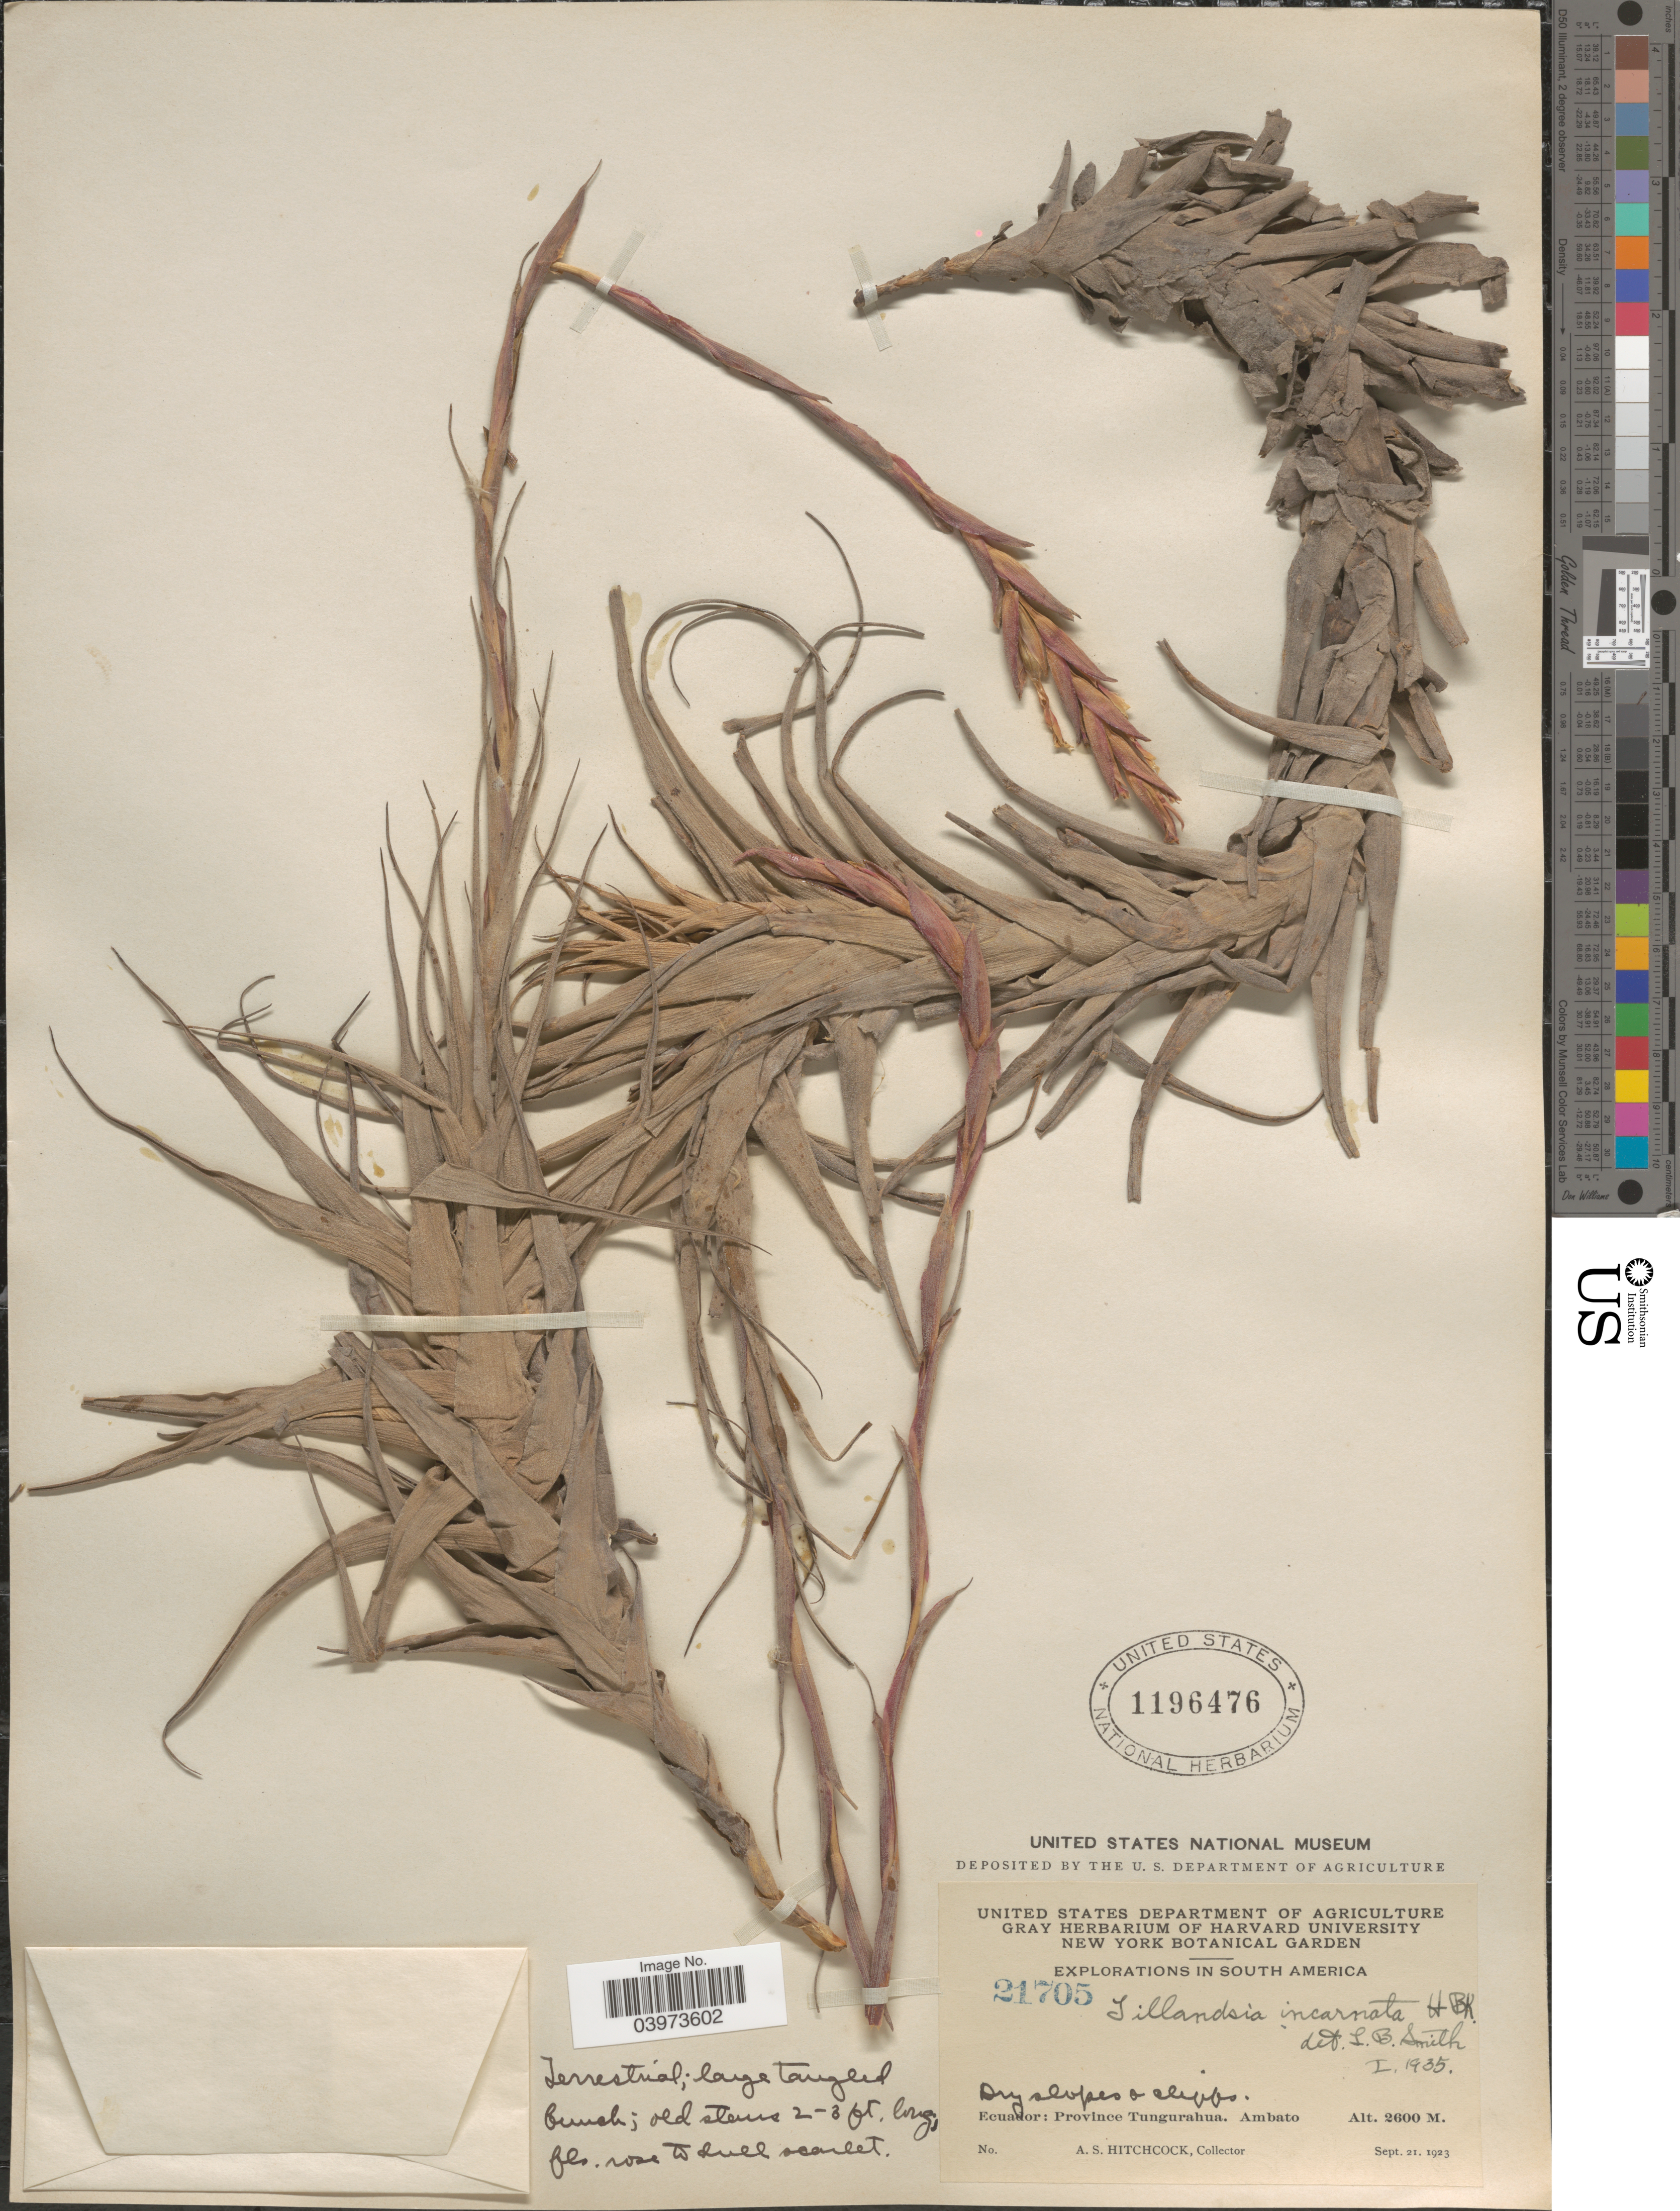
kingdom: Plantae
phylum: Tracheophyta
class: Liliopsida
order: Poales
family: Bromeliaceae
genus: Tillandsia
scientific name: Tillandsia incarnata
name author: Kunth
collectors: A. S. Hitchcock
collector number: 21705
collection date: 1923-09-21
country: Ecuador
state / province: Tungurahua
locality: Explorations in South America. Ambato.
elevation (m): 2600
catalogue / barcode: US 1196476